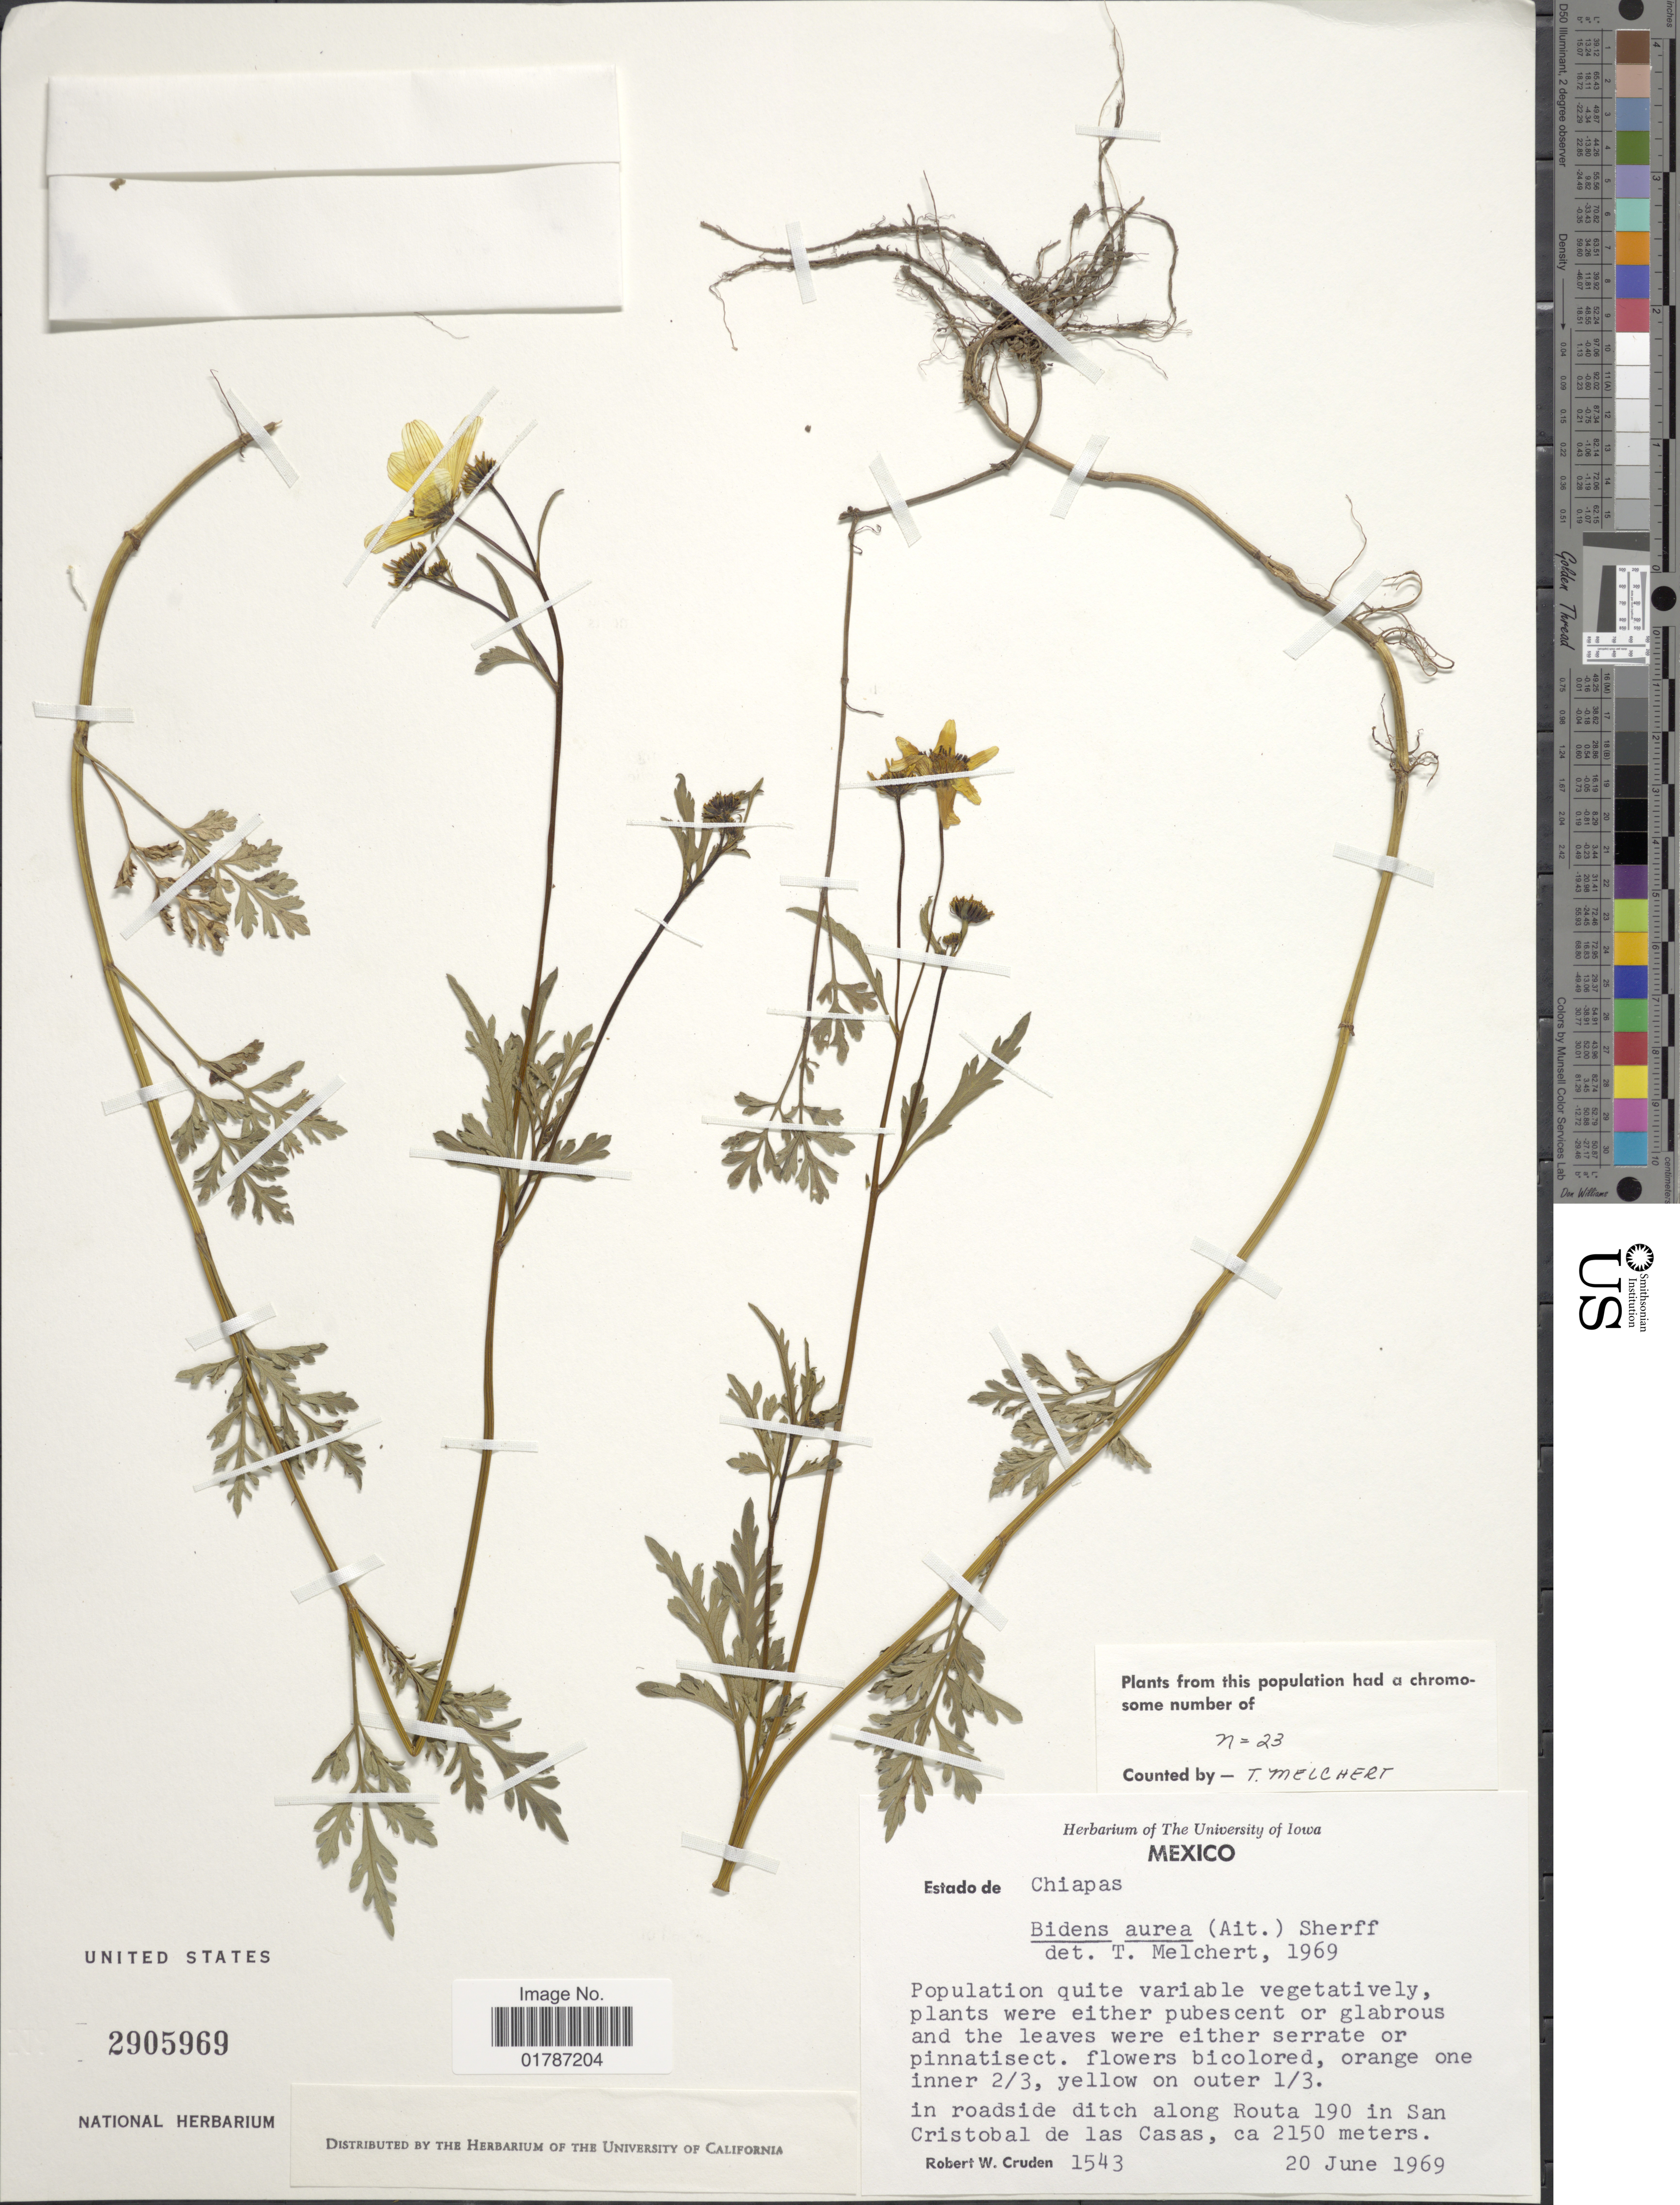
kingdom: Plantae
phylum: Tracheophyta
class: Magnoliopsida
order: Asterales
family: Asteraceae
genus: Bidens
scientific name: Bidens aurea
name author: (Aiton) Sherff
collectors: R. W. Cruden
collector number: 1543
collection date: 1969-06-20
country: Mexico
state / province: Chiapas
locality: Estado de Chiapas, In roadside ditch along Routa 190 in San Cristobal de las Casas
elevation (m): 2150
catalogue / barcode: US 2905969